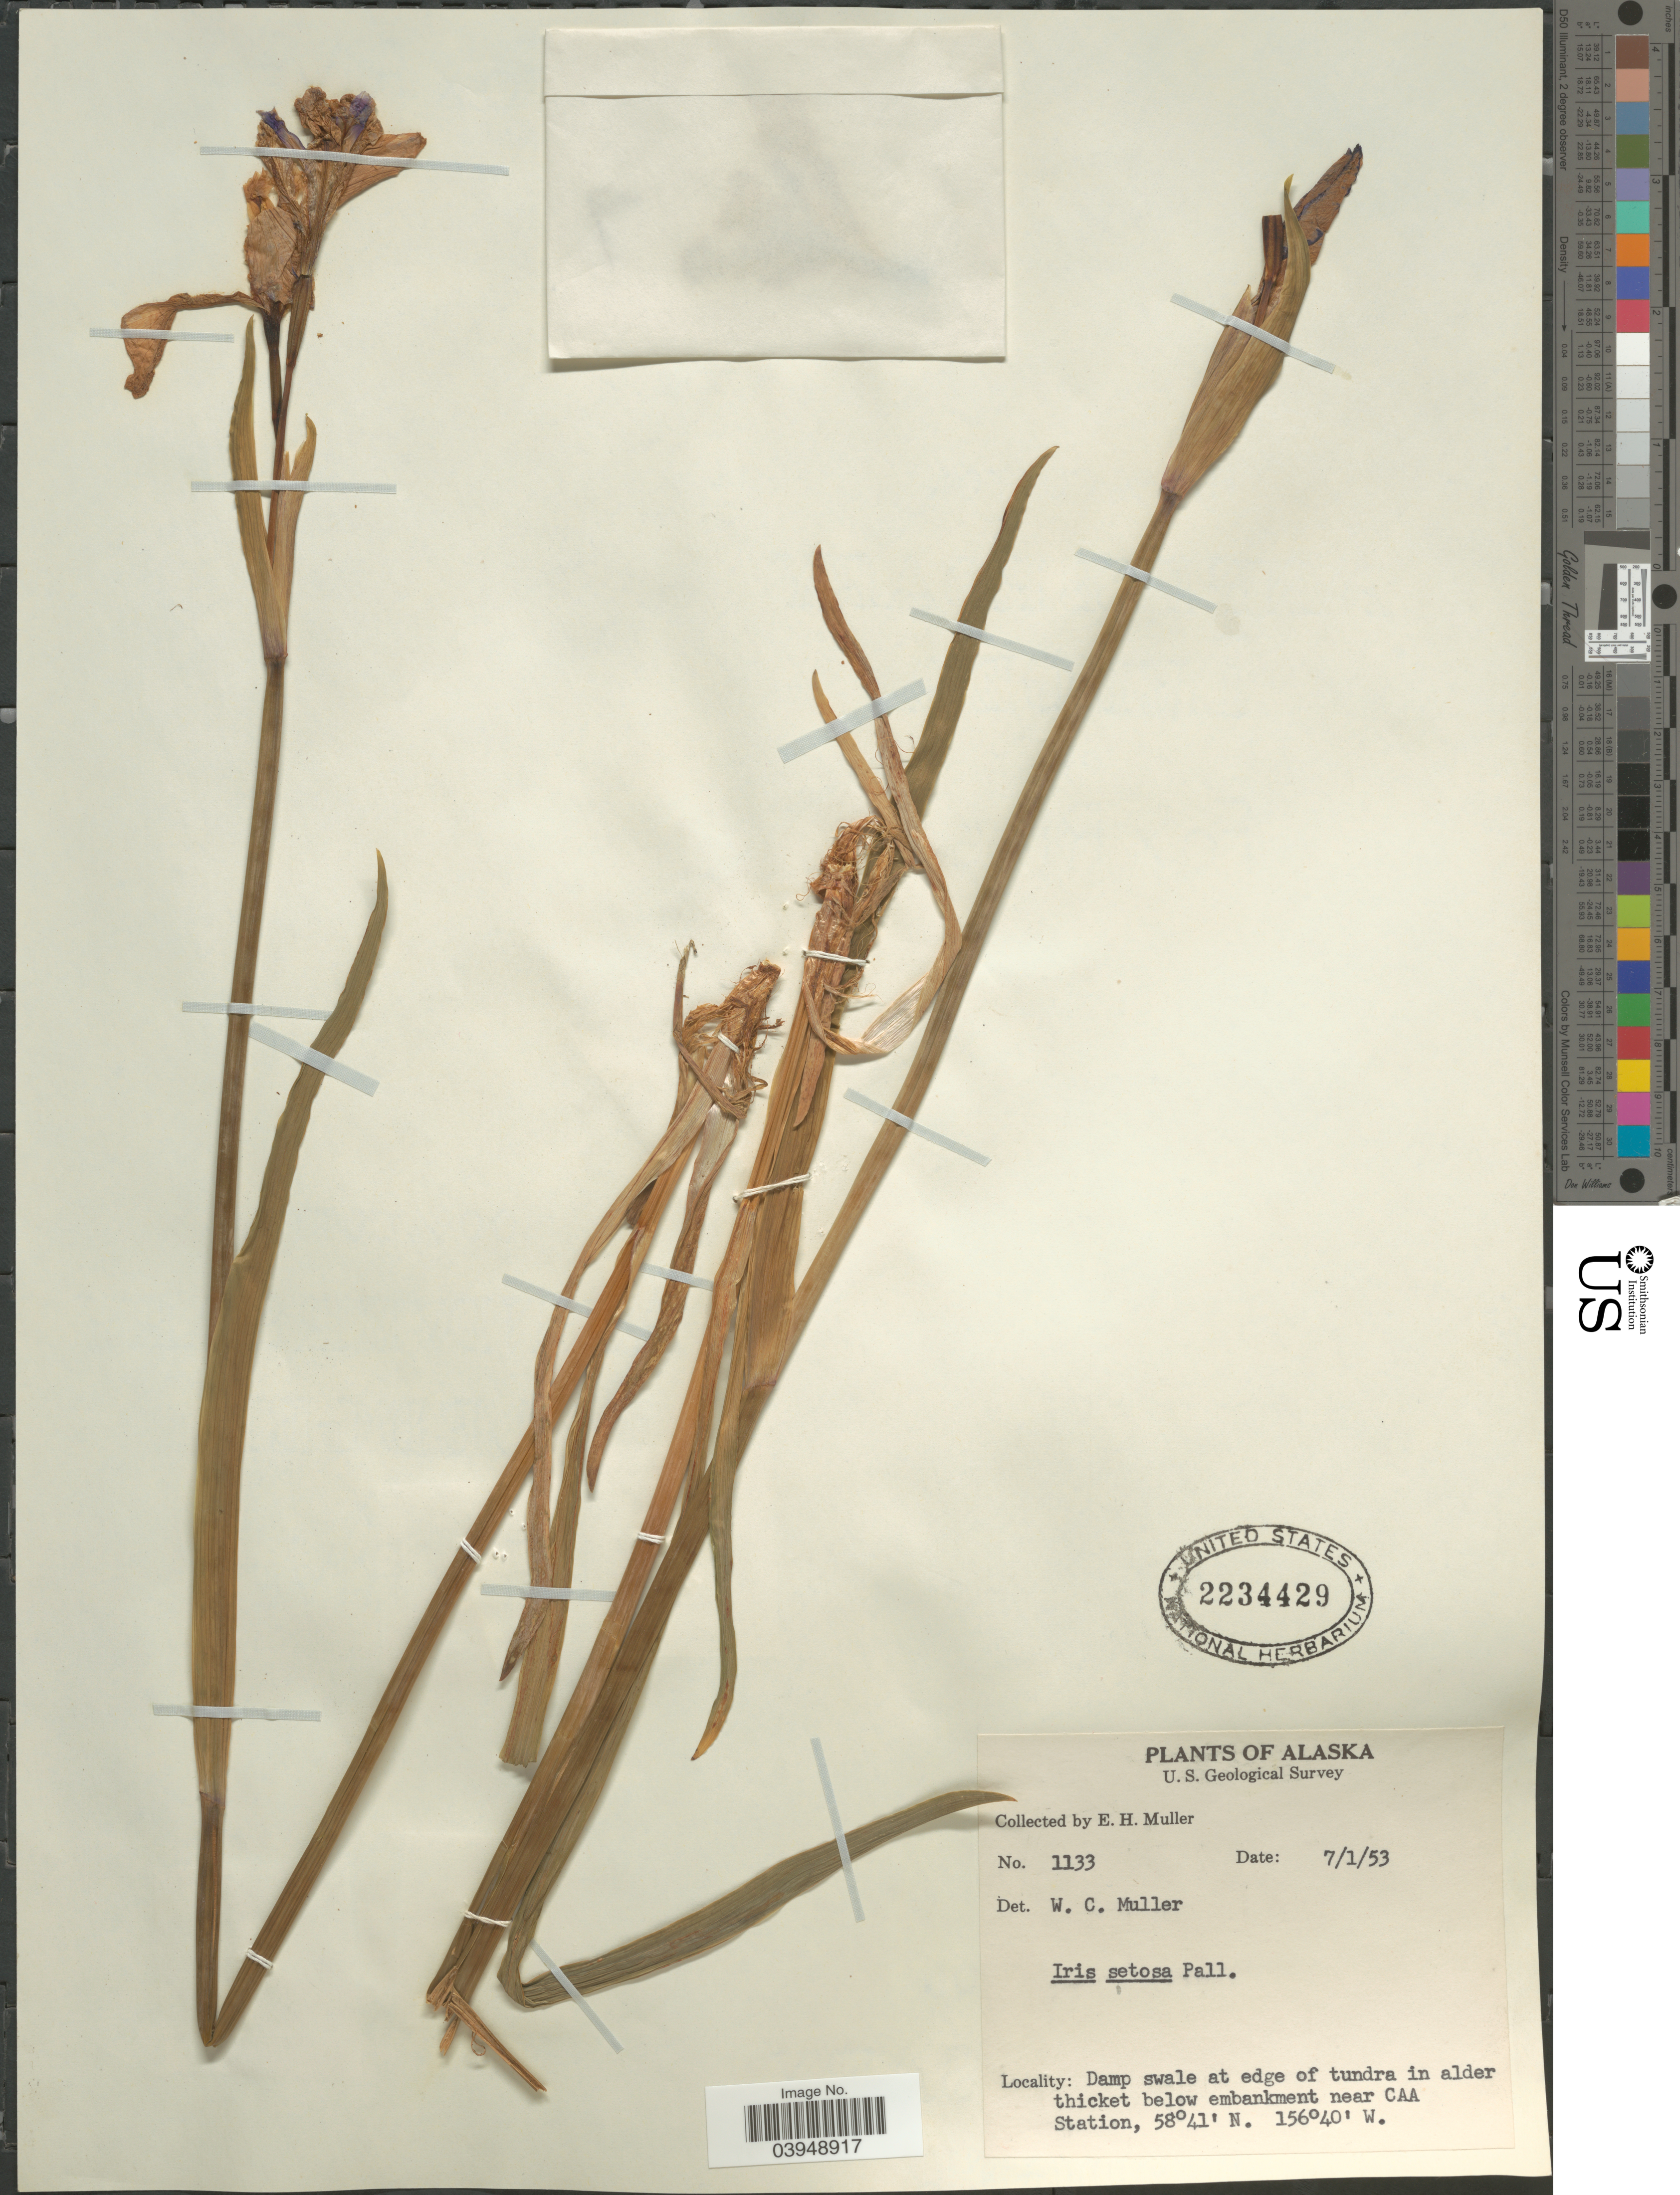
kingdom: Plantae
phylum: Tracheophyta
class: Liliopsida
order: Asparagales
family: Iridaceae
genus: Iris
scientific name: Iris setosa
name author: Pall. ex Link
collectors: W. Muller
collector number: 1133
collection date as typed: Transcribed d/m/y: 1/7/53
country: United States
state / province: Alaska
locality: Damp swale at edge of tundra in alder thicket below embankment near CAA Station.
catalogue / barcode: US 2234429